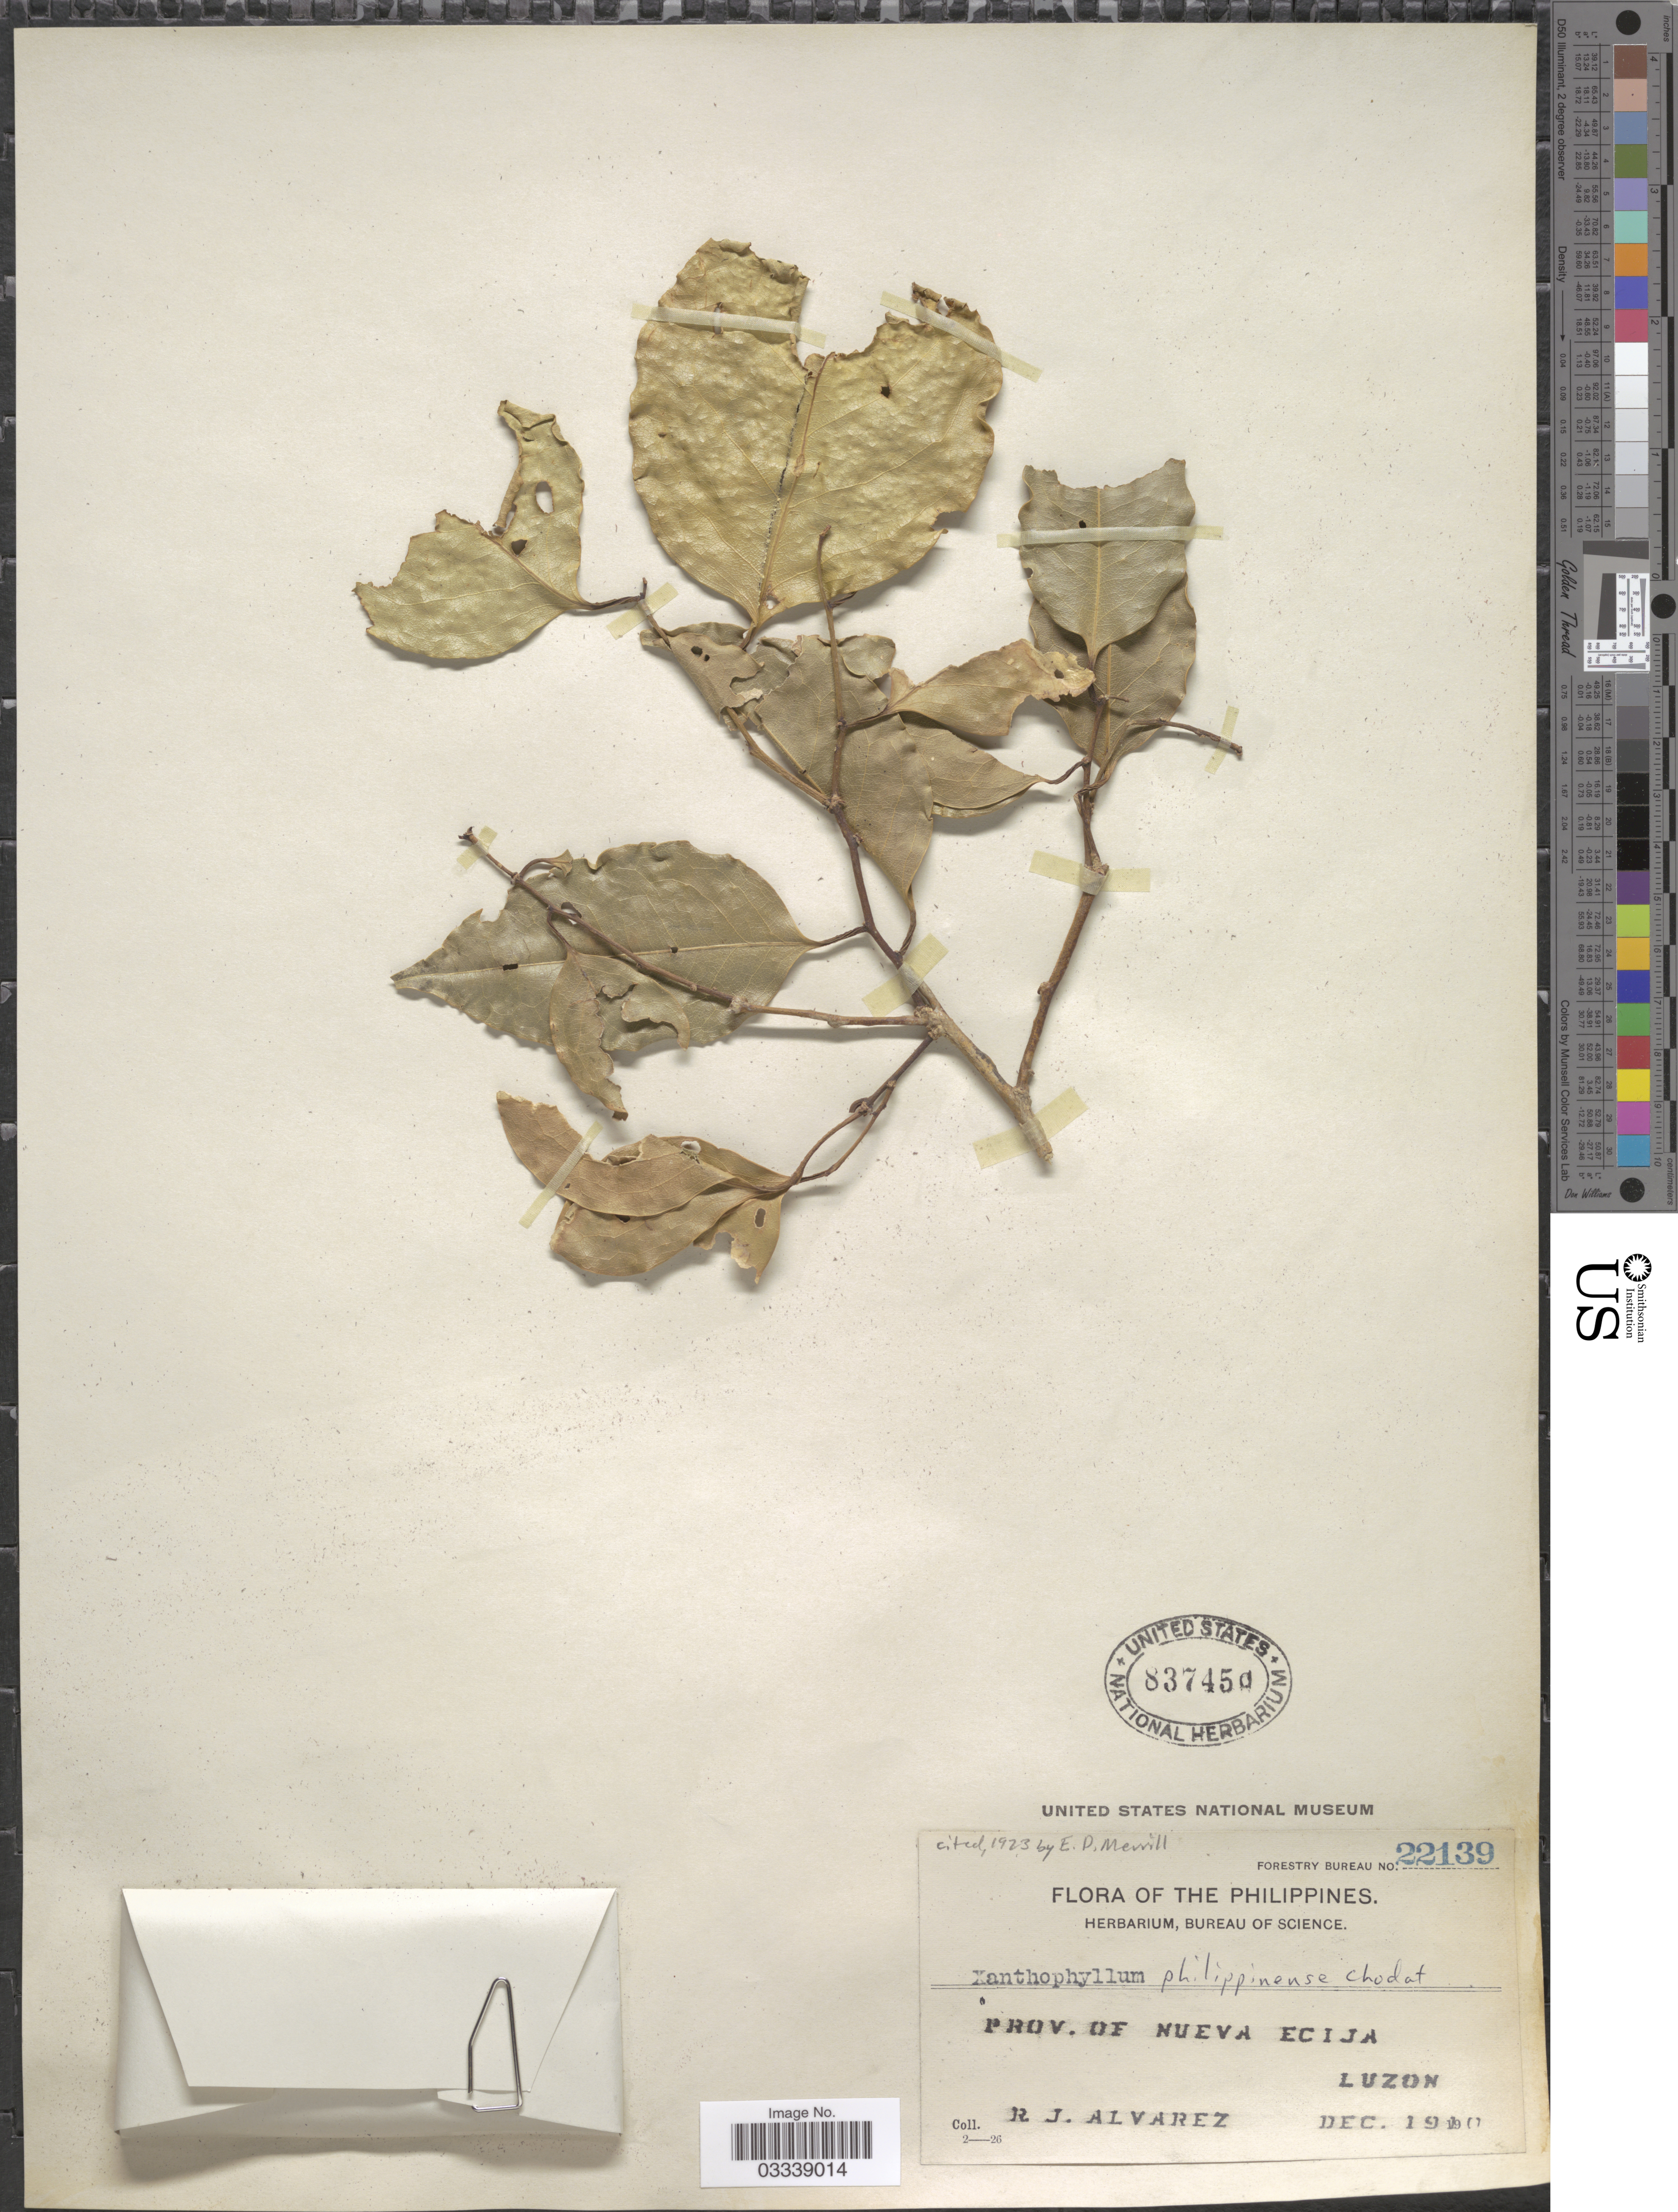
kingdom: Plantae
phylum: Tracheophyta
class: Magnoliopsida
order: Fabales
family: Polygalaceae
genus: Xanthophyllum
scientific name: Xanthophyllum philippinense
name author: Chodat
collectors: R. Alvarez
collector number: Forestry Bureau 22139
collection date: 1910-12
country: Philippines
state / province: Central Luzon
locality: Prov. of Nueva Ecija, Luzon.